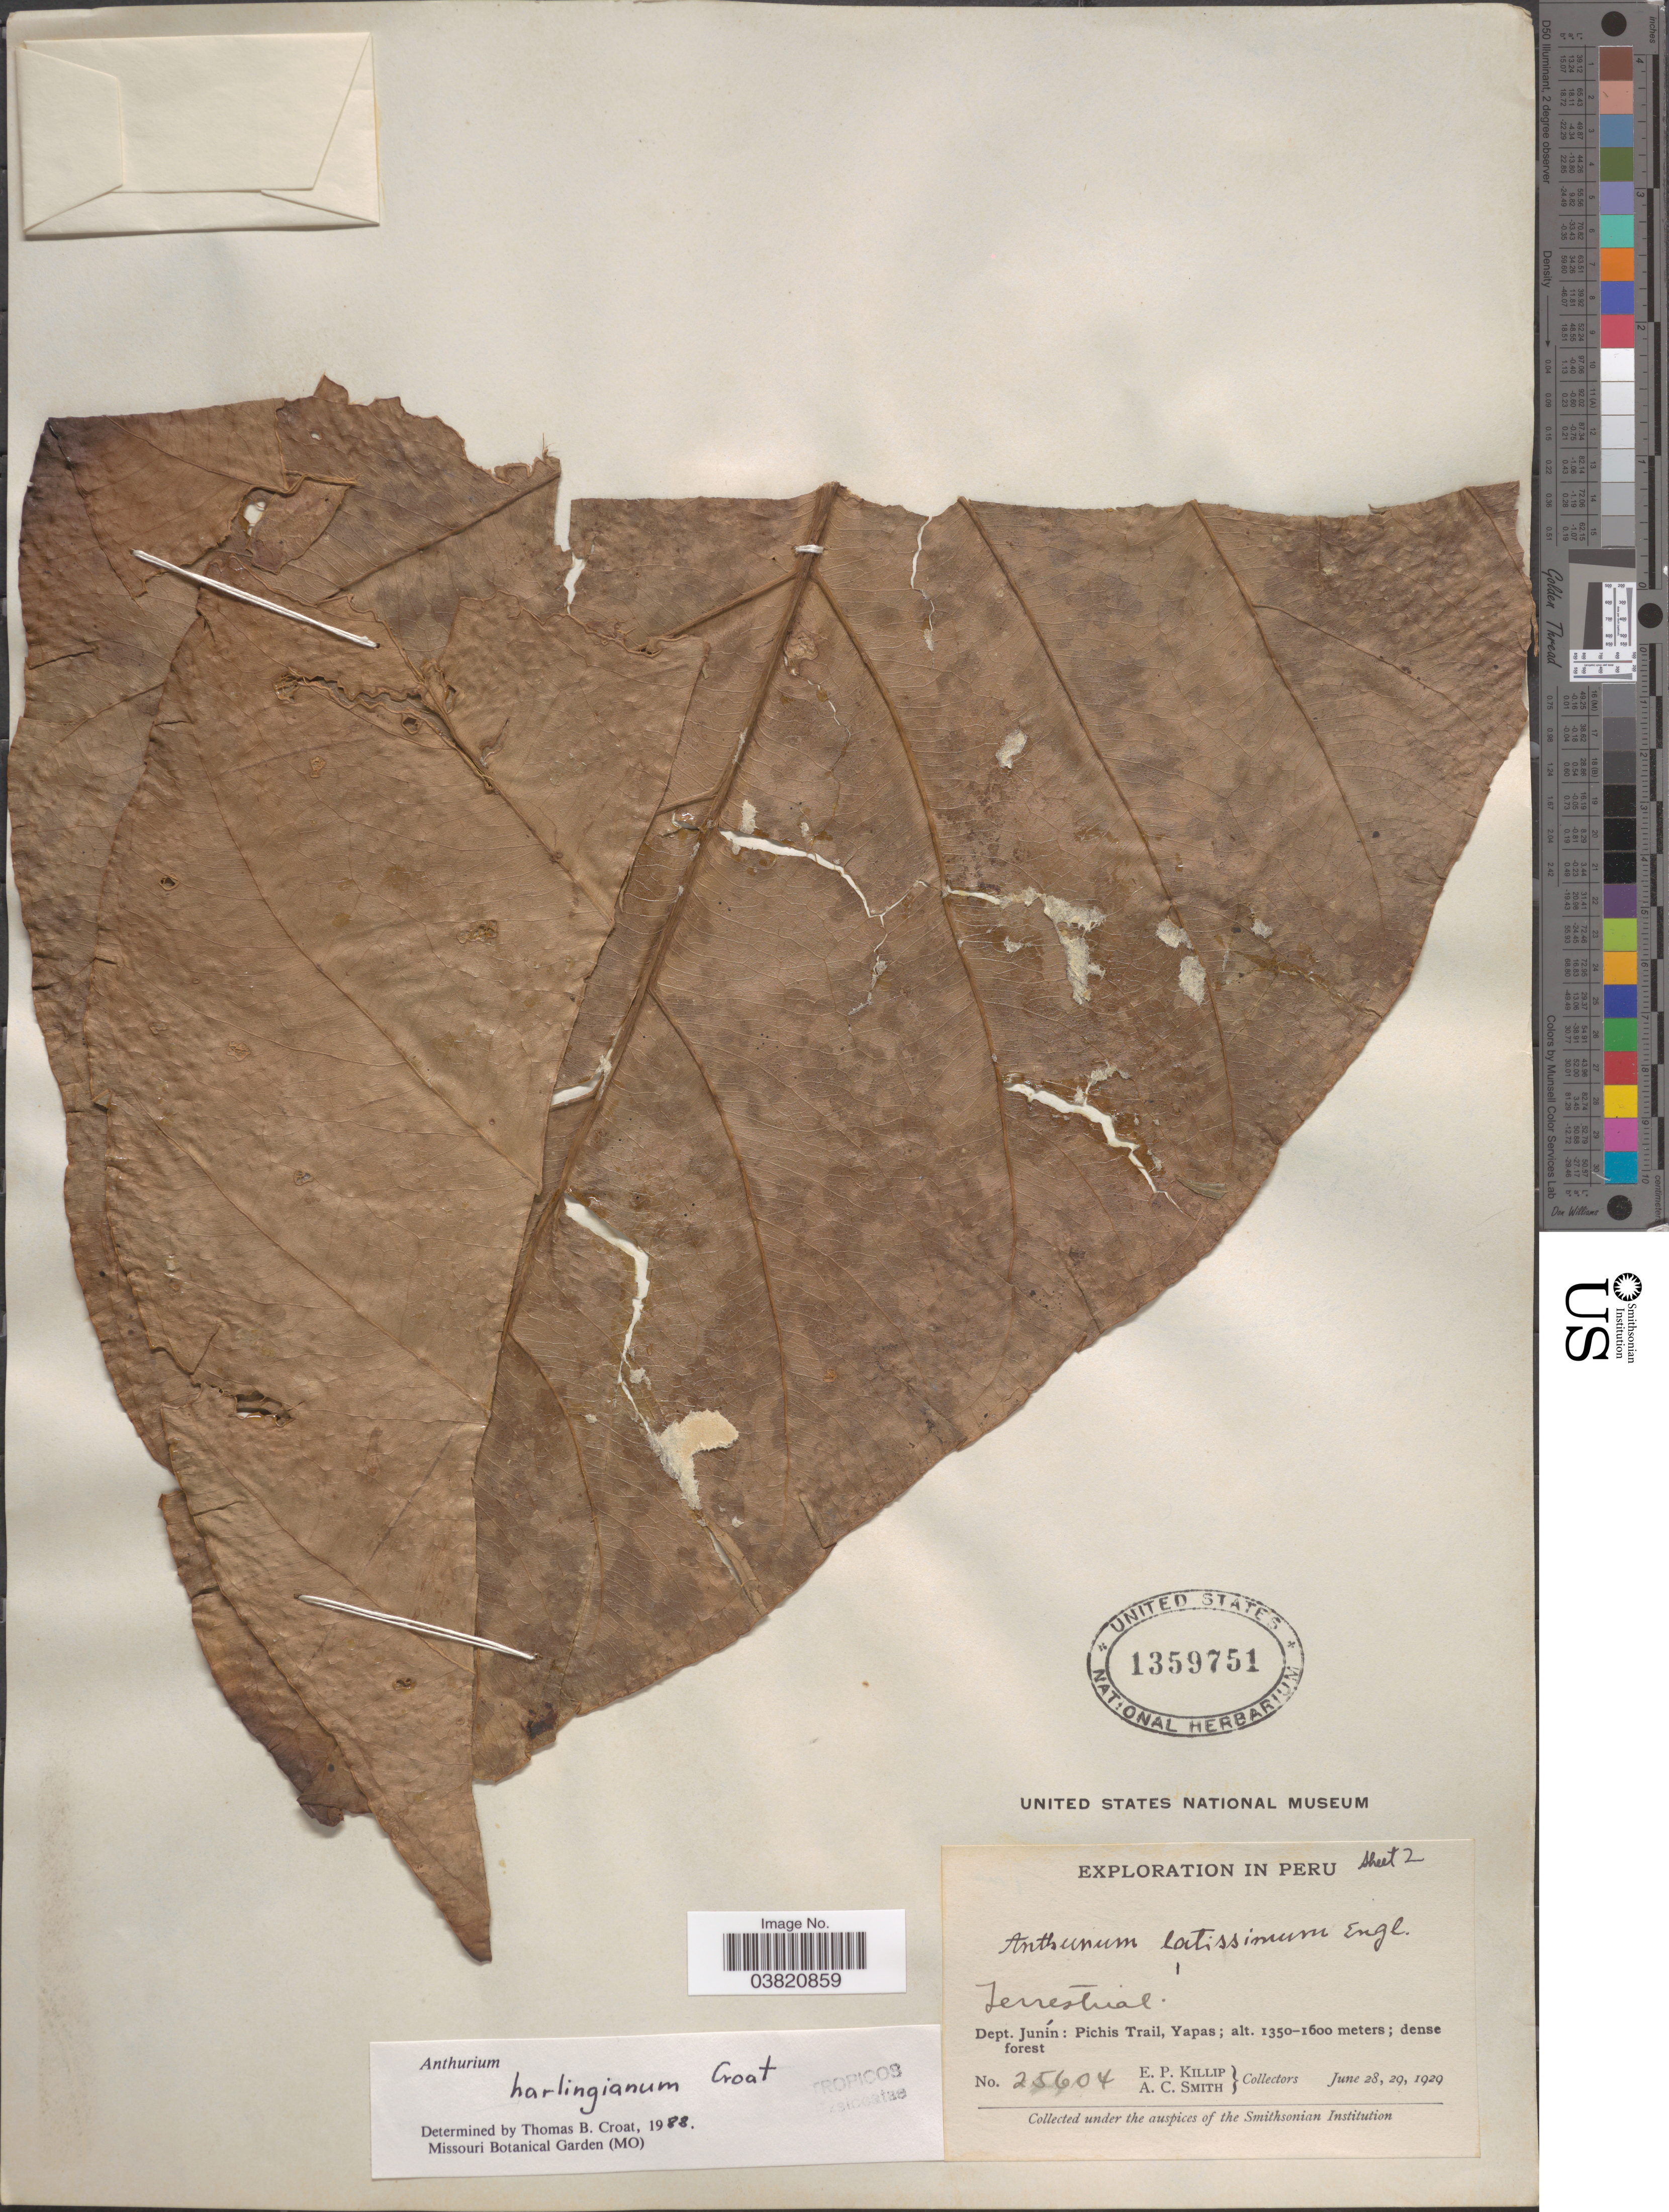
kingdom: Plantae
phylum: Tracheophyta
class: Liliopsida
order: Alismatales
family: Araceae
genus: Anthurium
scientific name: Anthurium harlingianum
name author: Croat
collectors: E. P. Killip & A. C. Smith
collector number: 25604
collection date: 1929-06-28/1929-06-29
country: Peru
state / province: Junín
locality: Dept. Junín: Pichis Trail, Yapas.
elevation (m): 1350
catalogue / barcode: US 1359751